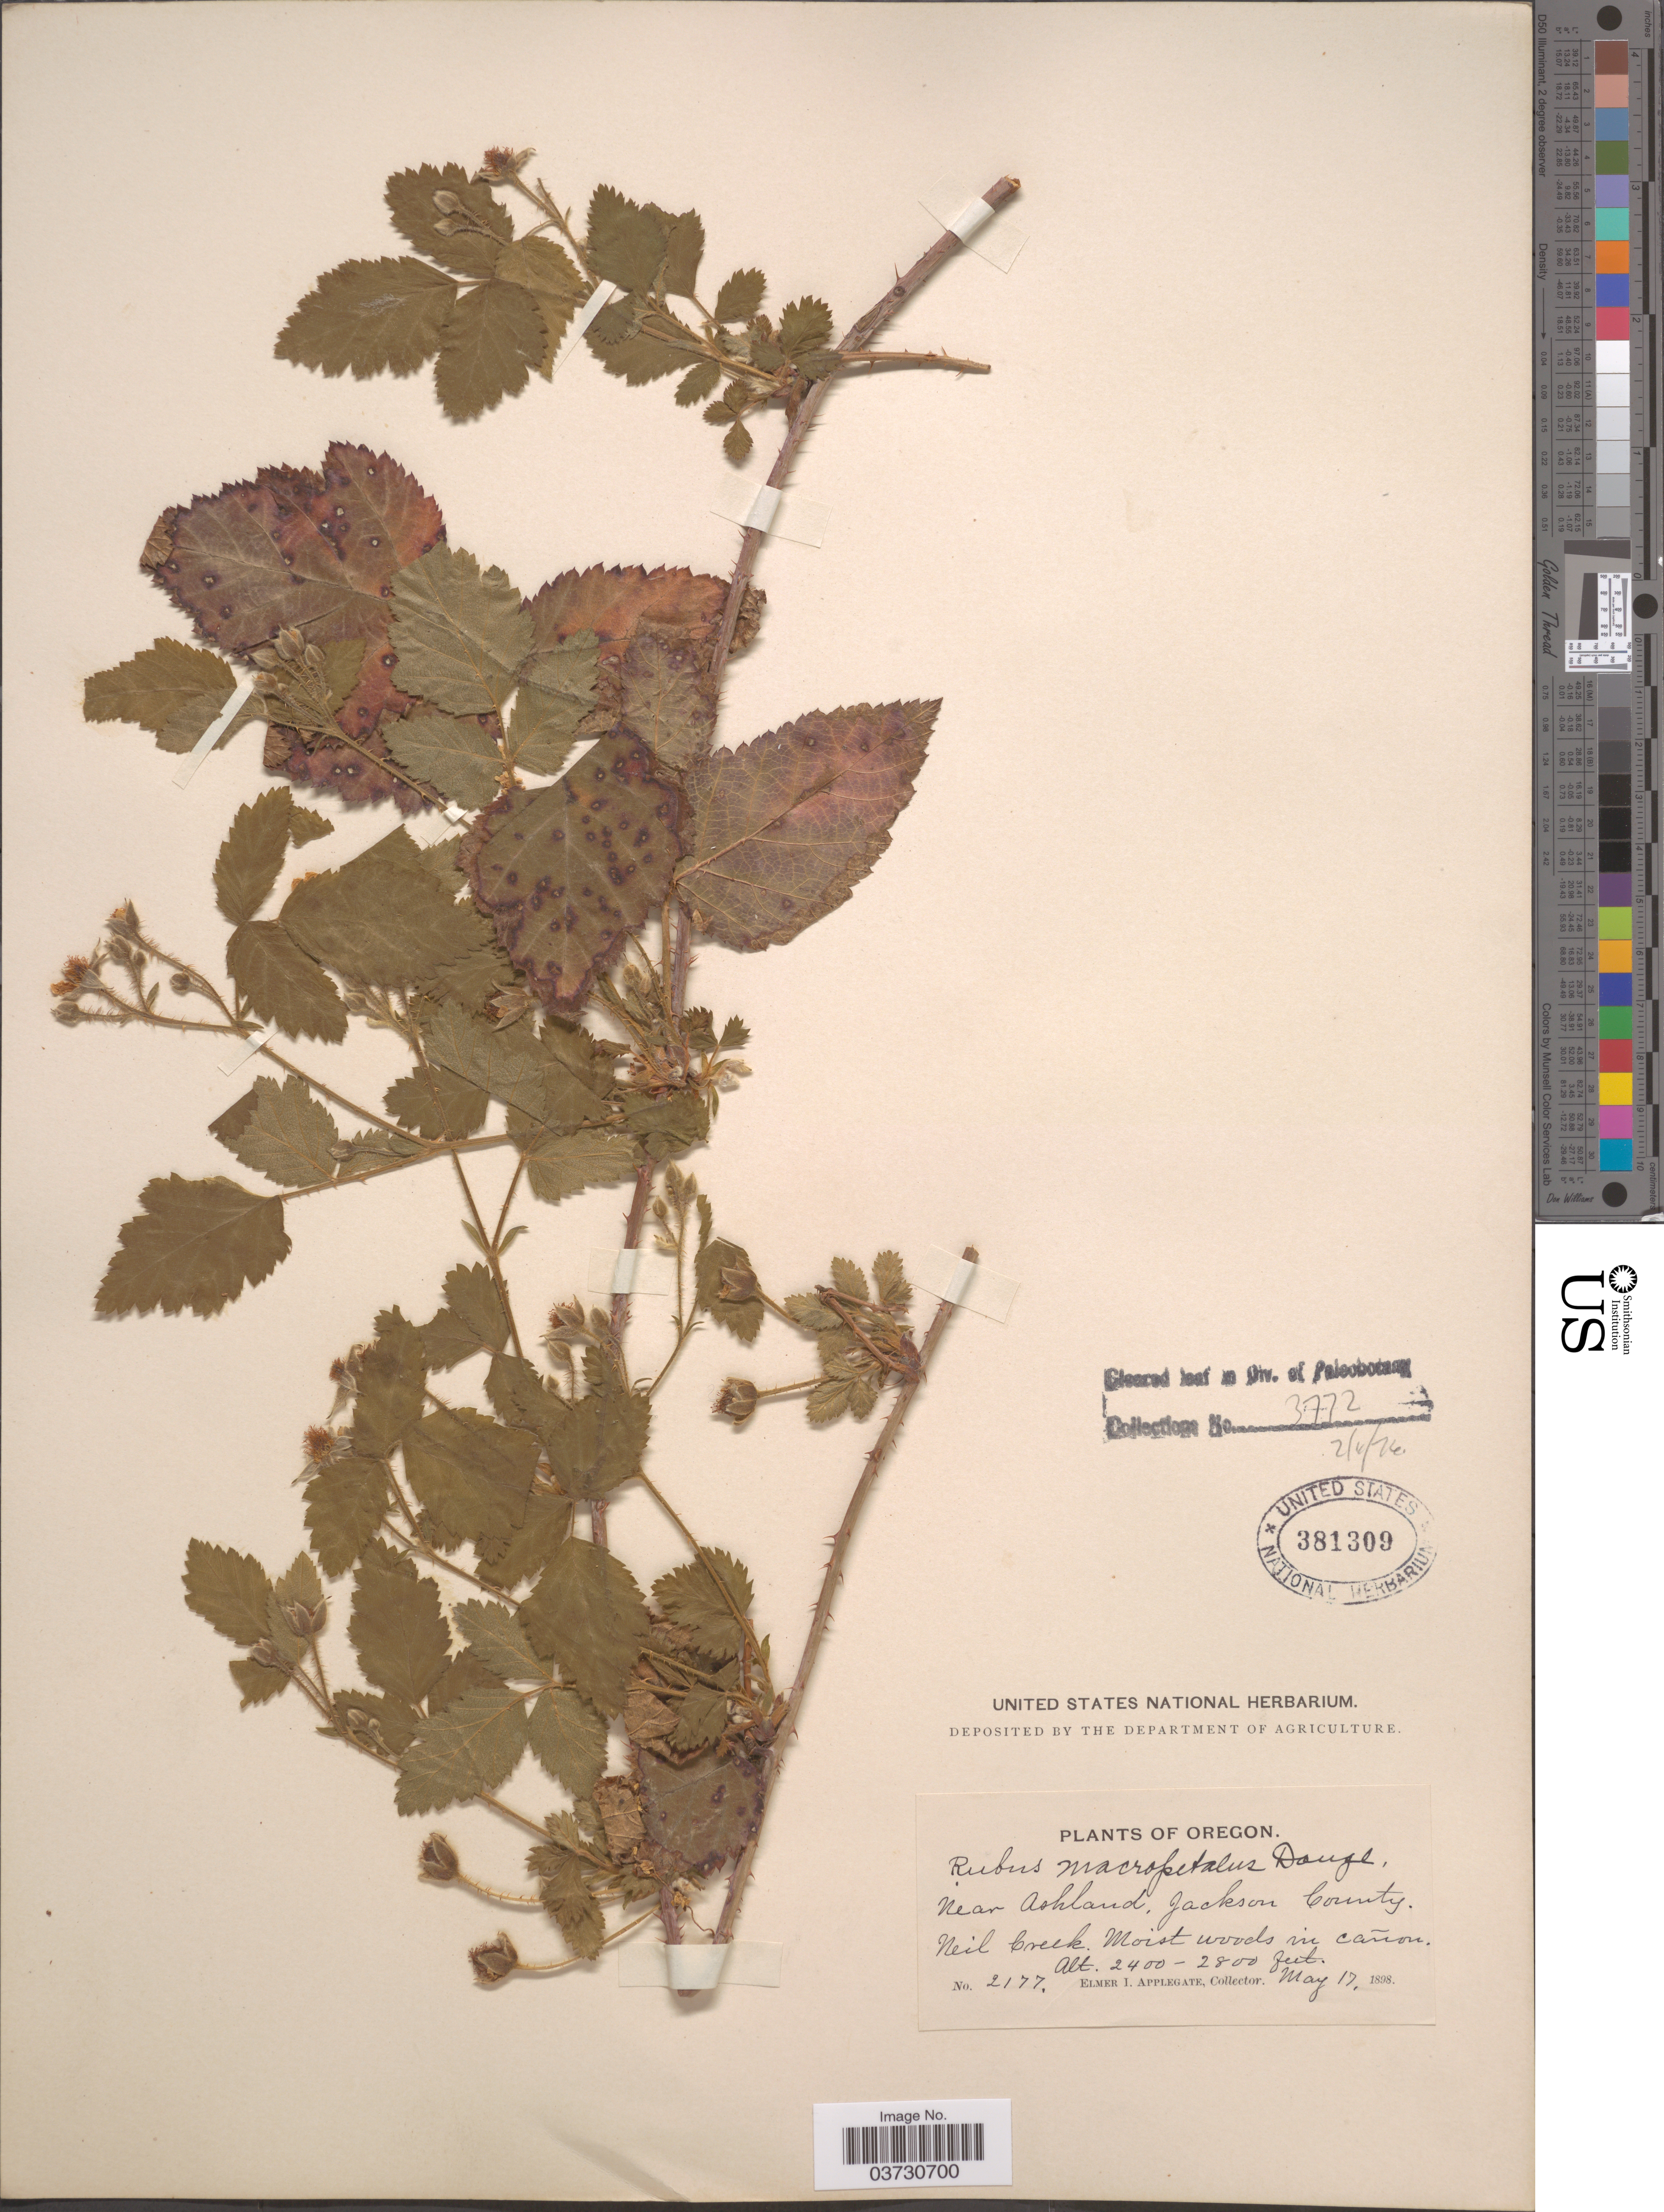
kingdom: Plantae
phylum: Tracheophyta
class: Magnoliopsida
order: Rosales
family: Rosaceae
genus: Rubus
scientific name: Rubus macropetalus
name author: Douglas ex Hook.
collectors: E. I. Applegate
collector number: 2177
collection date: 1898-05-17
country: United States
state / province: Oregon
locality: Near Ashland, Jackson County. Neil Creek.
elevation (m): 732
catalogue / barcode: US 381309